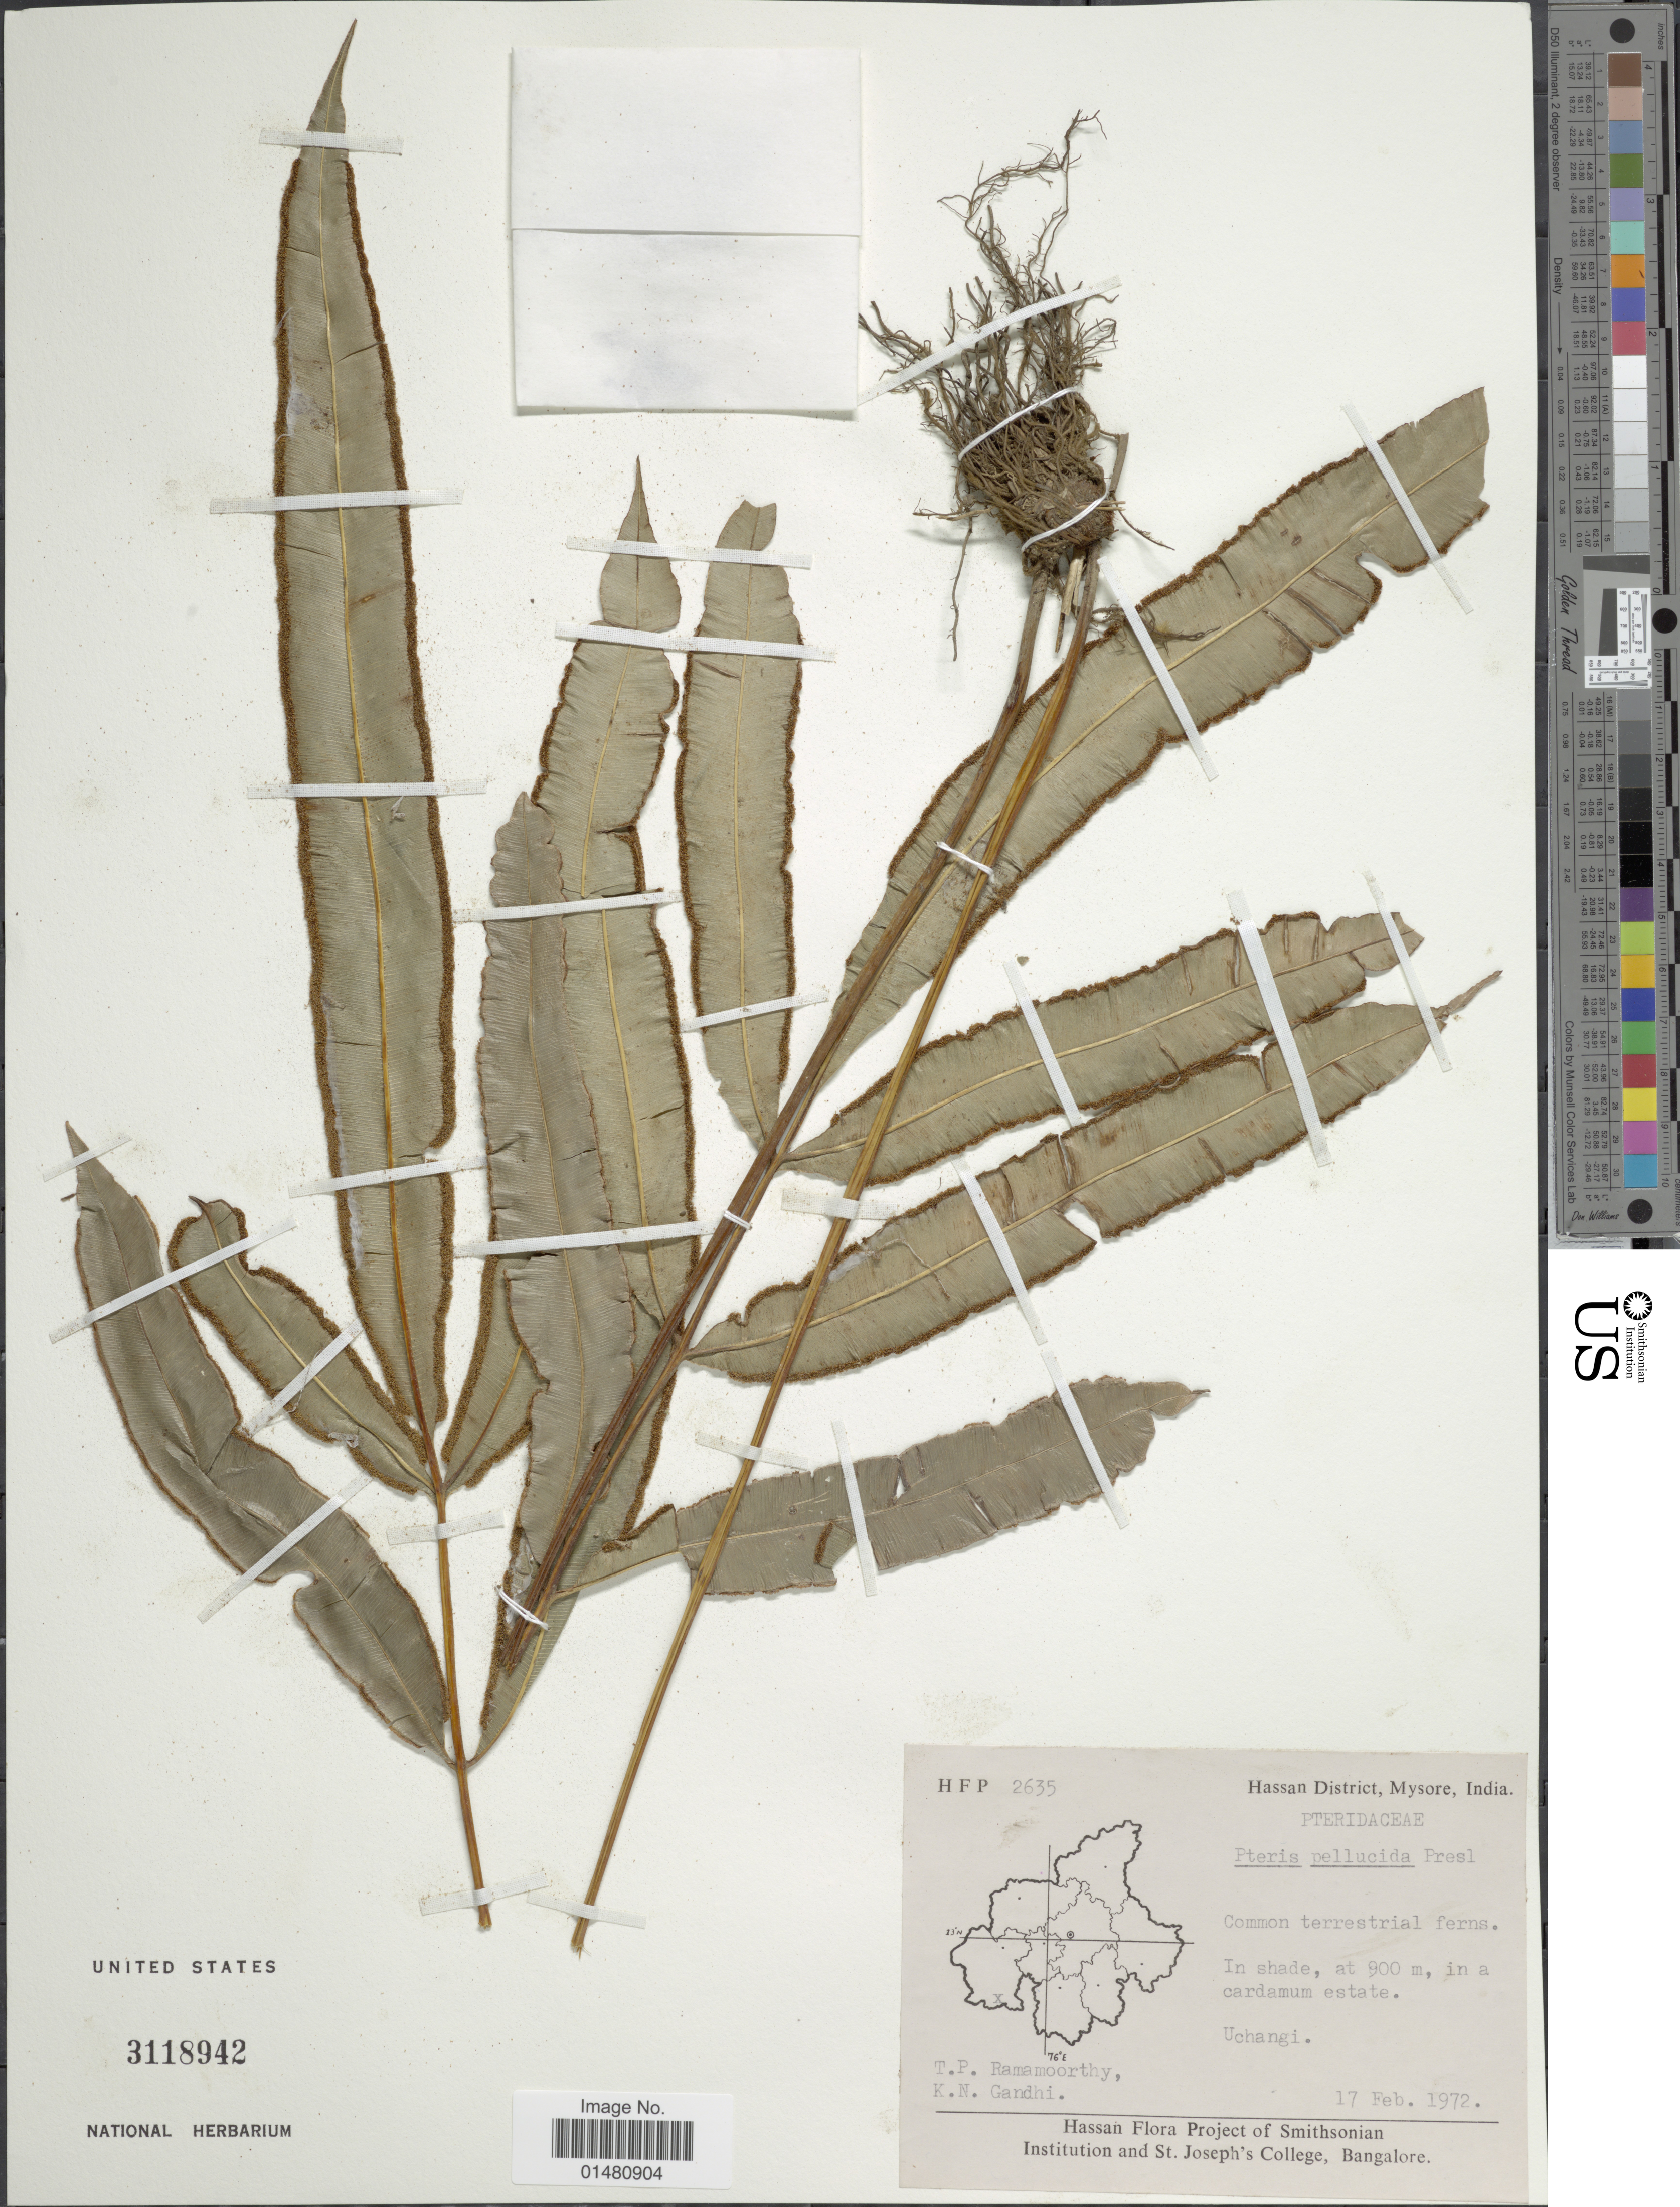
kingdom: Plantae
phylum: Tracheophyta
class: Polypodiopsida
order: Polypodiales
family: Pteridaceae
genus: Pteris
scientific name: Pteris pellucida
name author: C. Presl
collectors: T. P. Ramamoorthy & K. N. Gandhi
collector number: H F P 2635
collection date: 1972-02-17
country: India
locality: Hassan District, Mysore, Uchangi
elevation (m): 900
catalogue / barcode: US 3118942